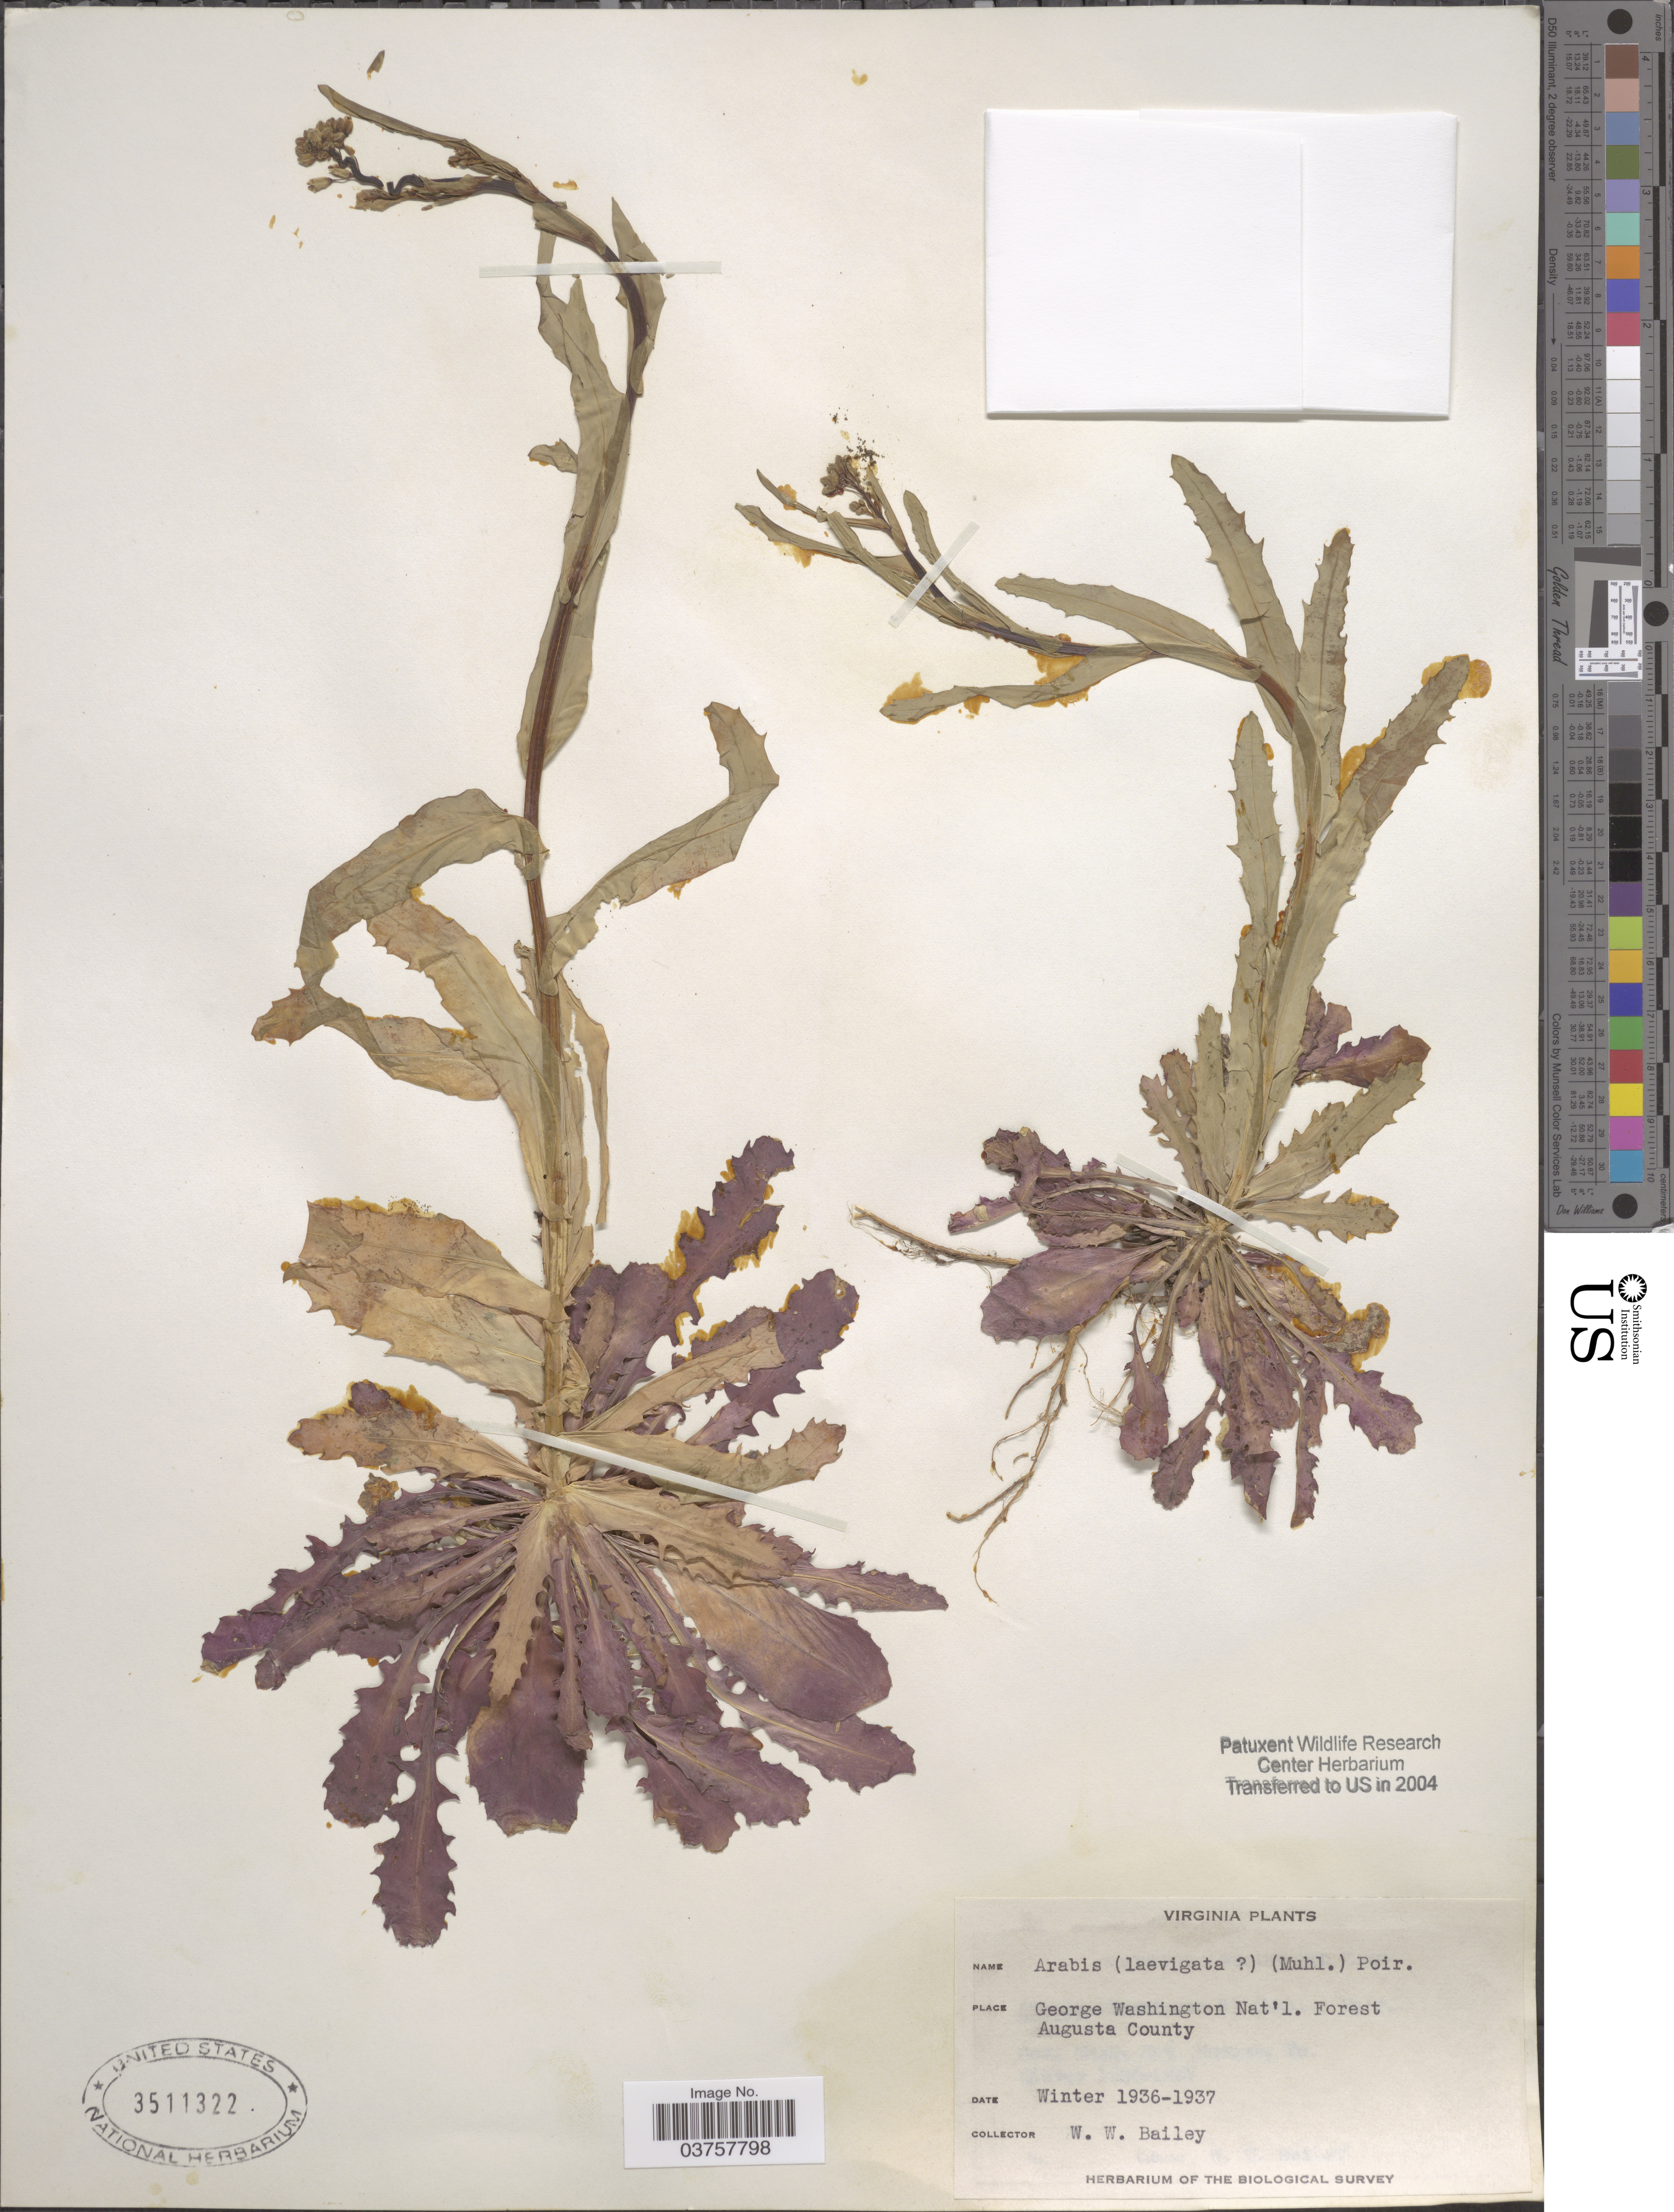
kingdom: Plantae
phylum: Tracheophyta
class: Magnoliopsida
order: Brassicales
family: Brassicaceae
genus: Arabis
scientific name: Arabis laevigata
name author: (Muhl. ex Willd.) Poir.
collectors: W. W. Bailey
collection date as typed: Winter 1936-1937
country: United States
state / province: Virginia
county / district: Augusta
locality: George Washington Nat'l. Forest Augusta County.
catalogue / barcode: US 3511322